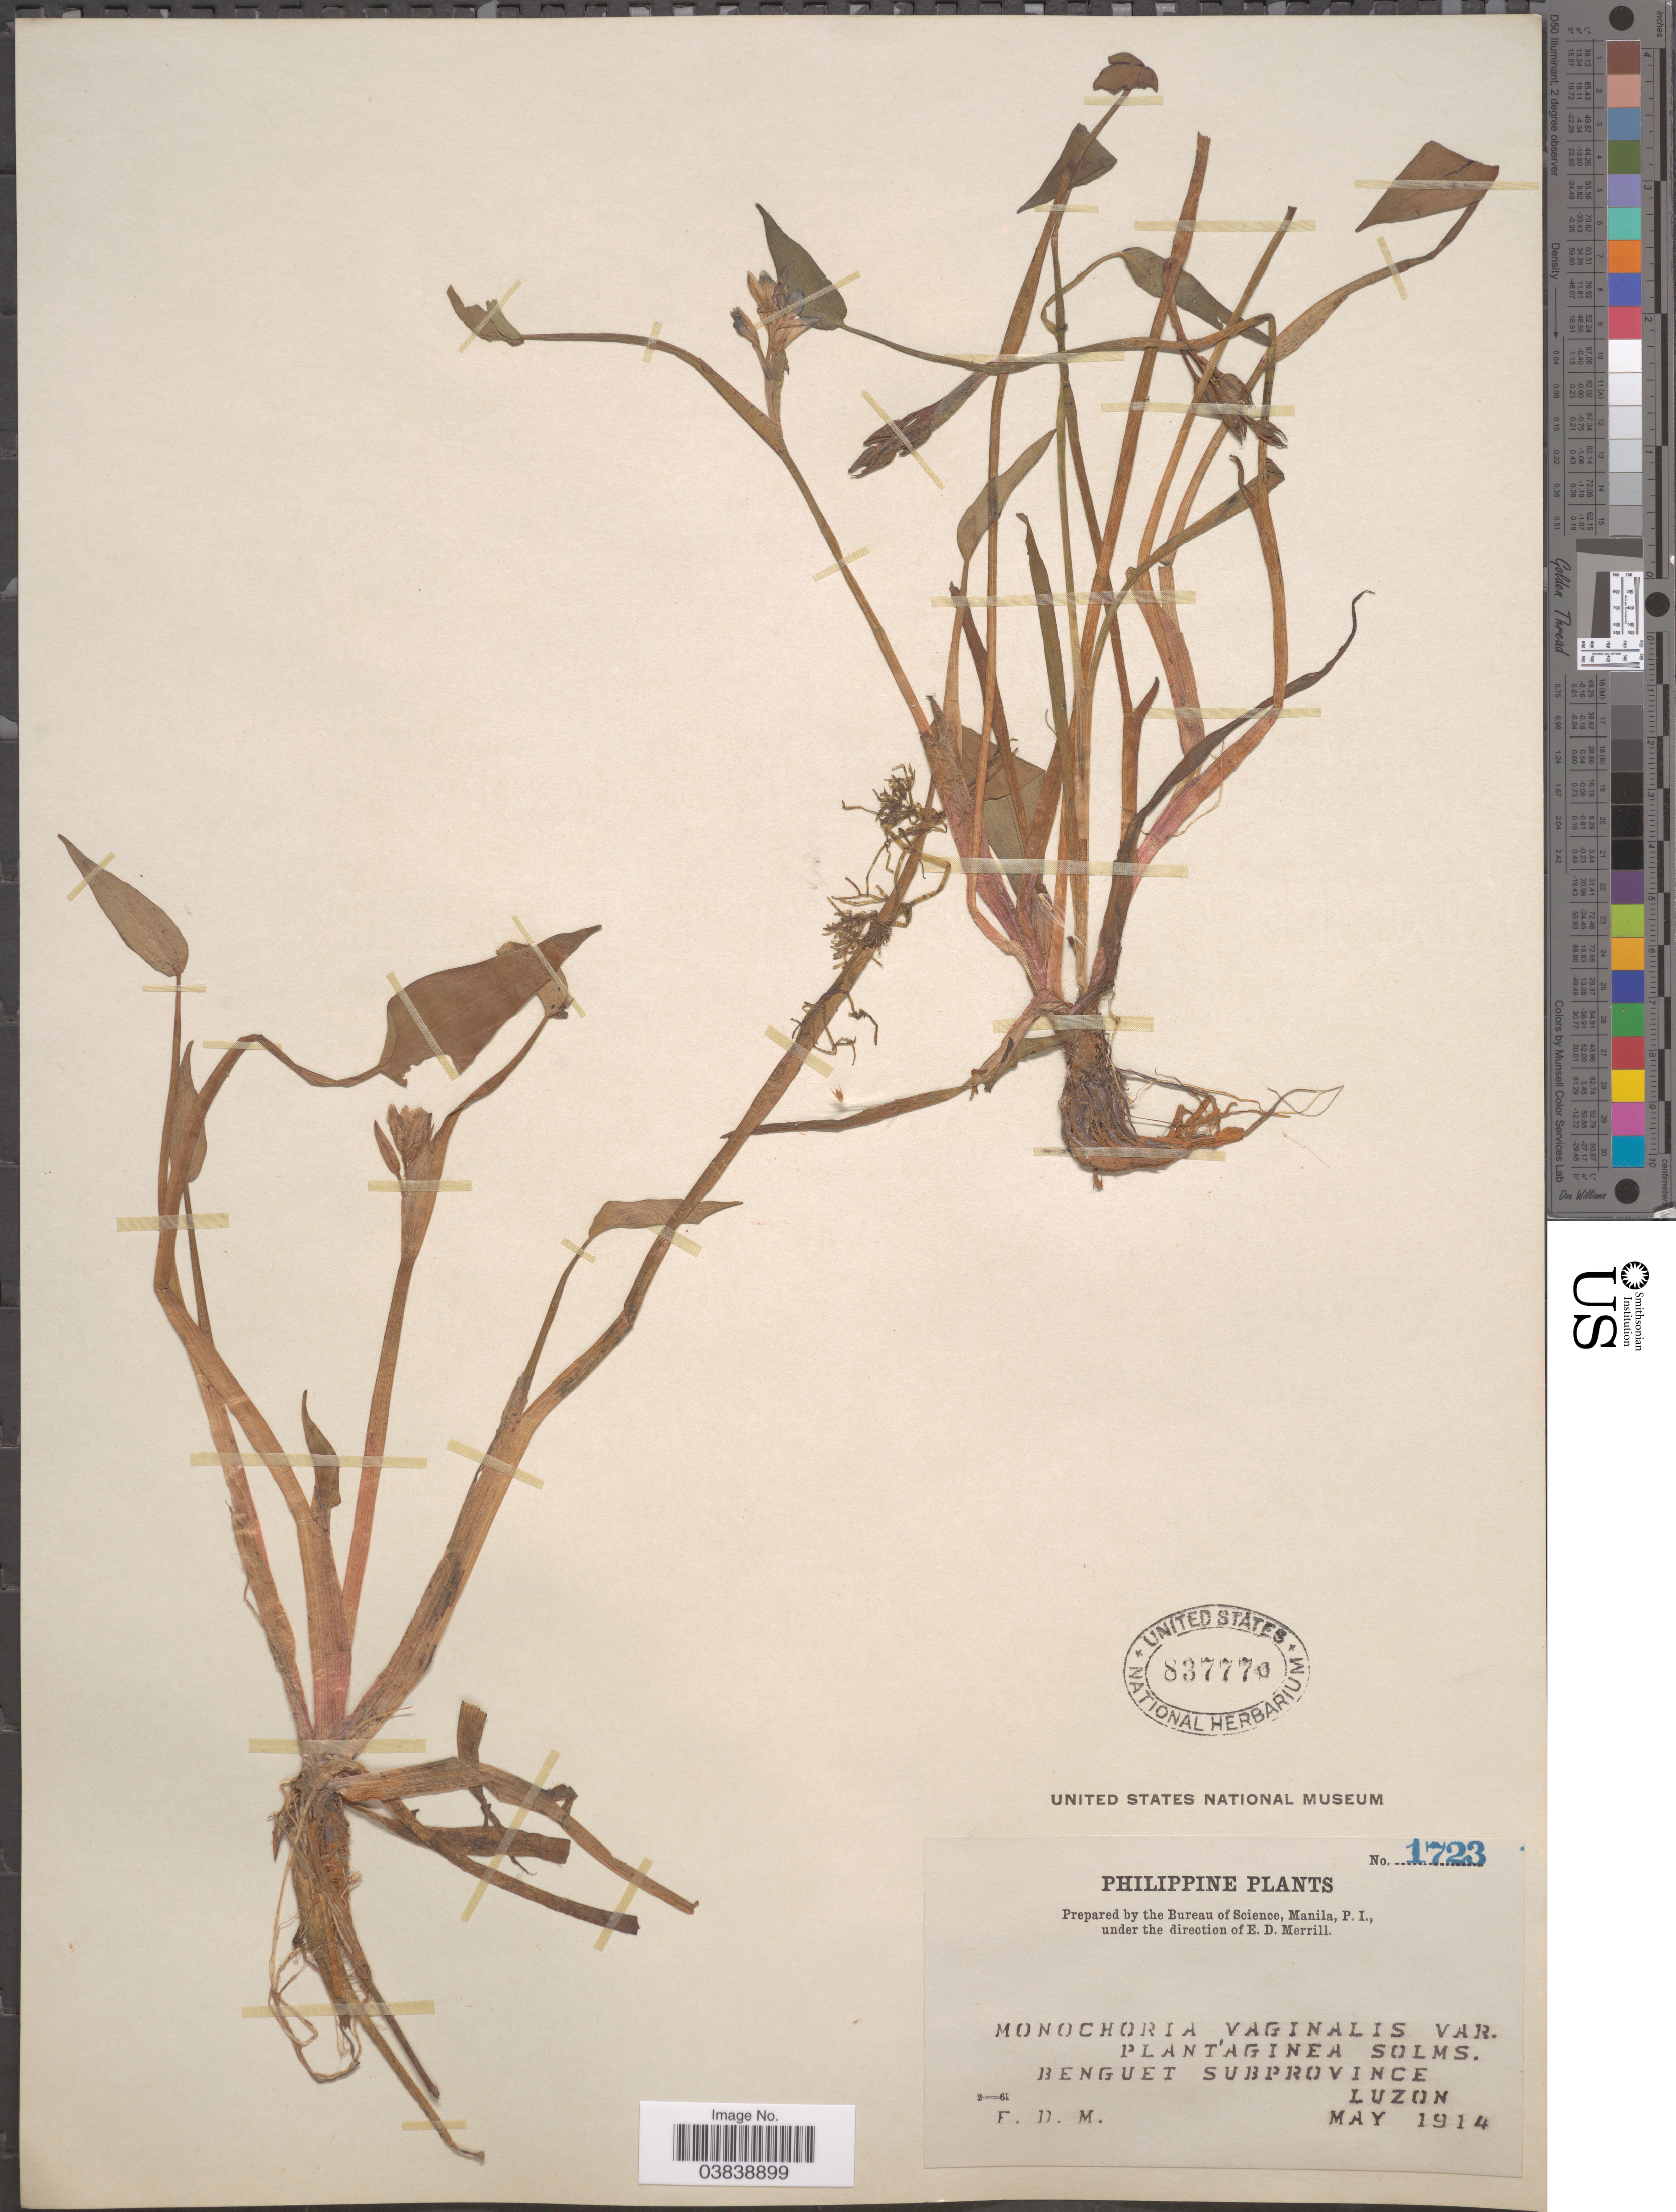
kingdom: Plantae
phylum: Tracheophyta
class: Liliopsida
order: Commelinales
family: Pontederiaceae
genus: Monochoria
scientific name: Monochoria vaginalis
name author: (Burm. f.) C. Presl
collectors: E. D. Merrill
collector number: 1723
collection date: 1914-05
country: Philippines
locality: Benguet Subprovince. Luzon.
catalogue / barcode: US 837770